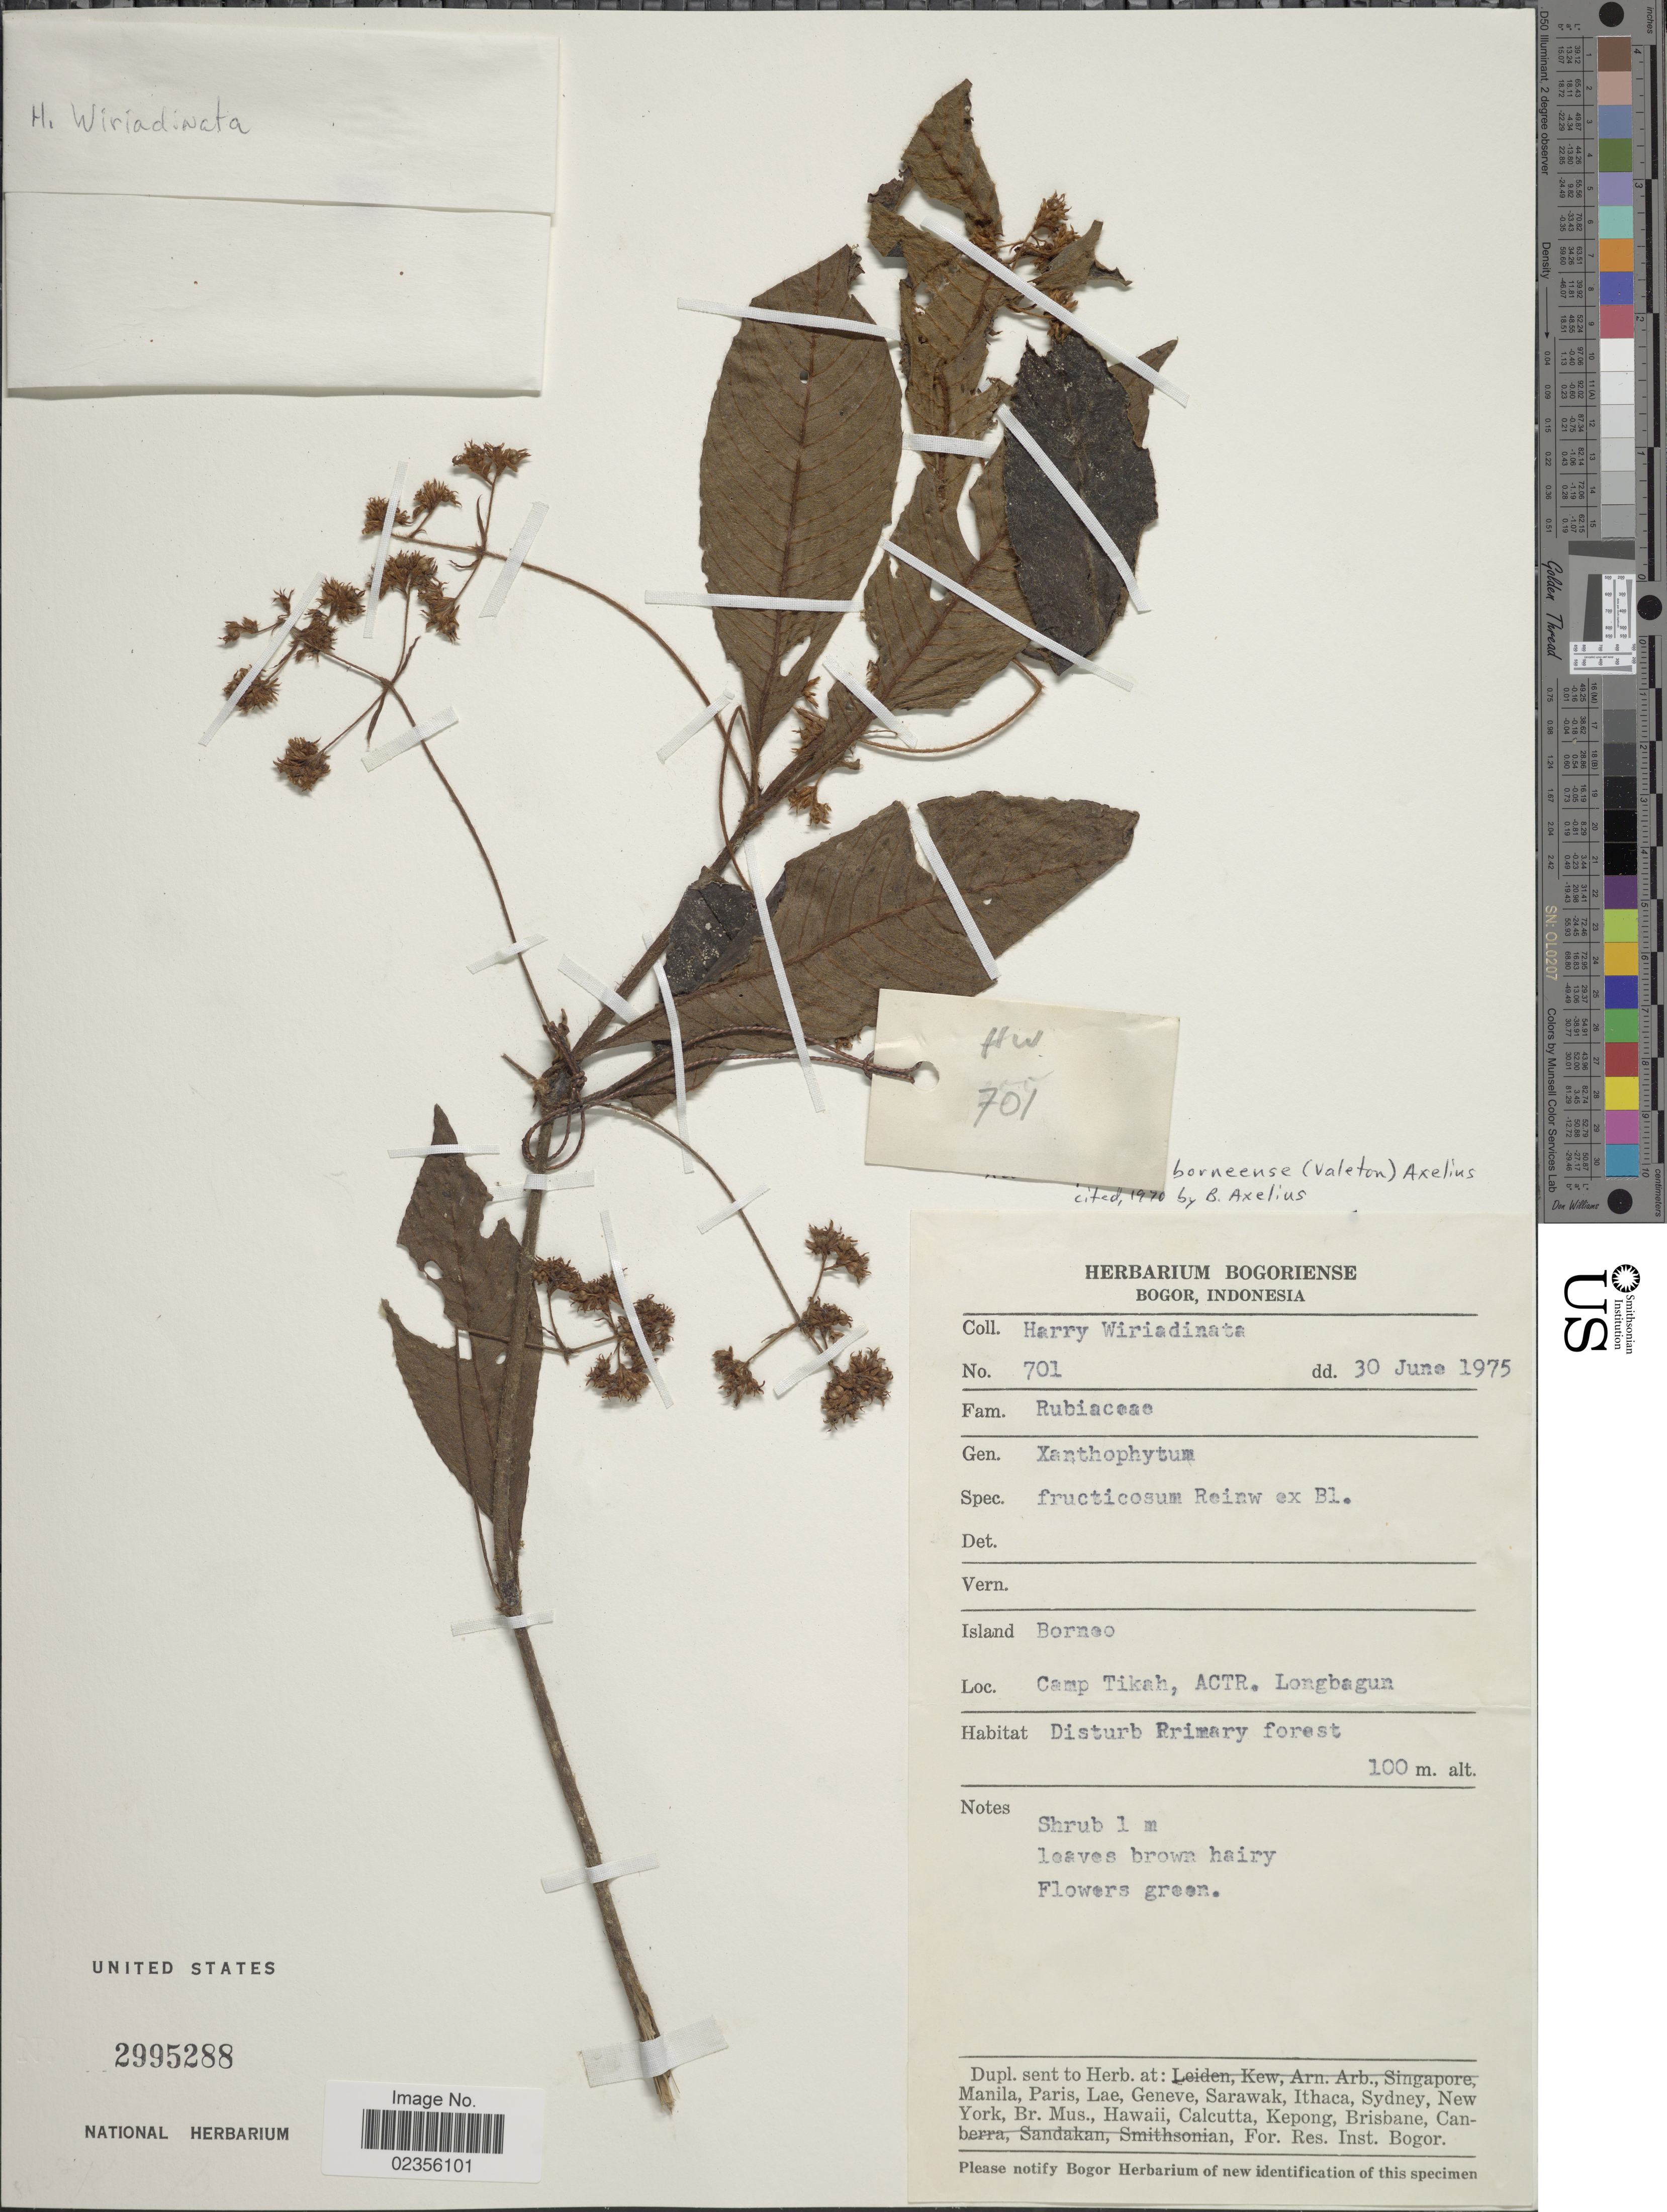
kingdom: Plantae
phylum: Tracheophyta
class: Magnoliopsida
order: Gentianales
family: Rubiaceae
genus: Xanthophytum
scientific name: Xanthophytum borneense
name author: (Valeton) Axelius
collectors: H. Wiriadinata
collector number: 701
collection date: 1975-06-30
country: Indonesia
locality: Island: Borneo. Camp Tikah, ACTR. Longbagun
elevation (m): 100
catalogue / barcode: US 2995288